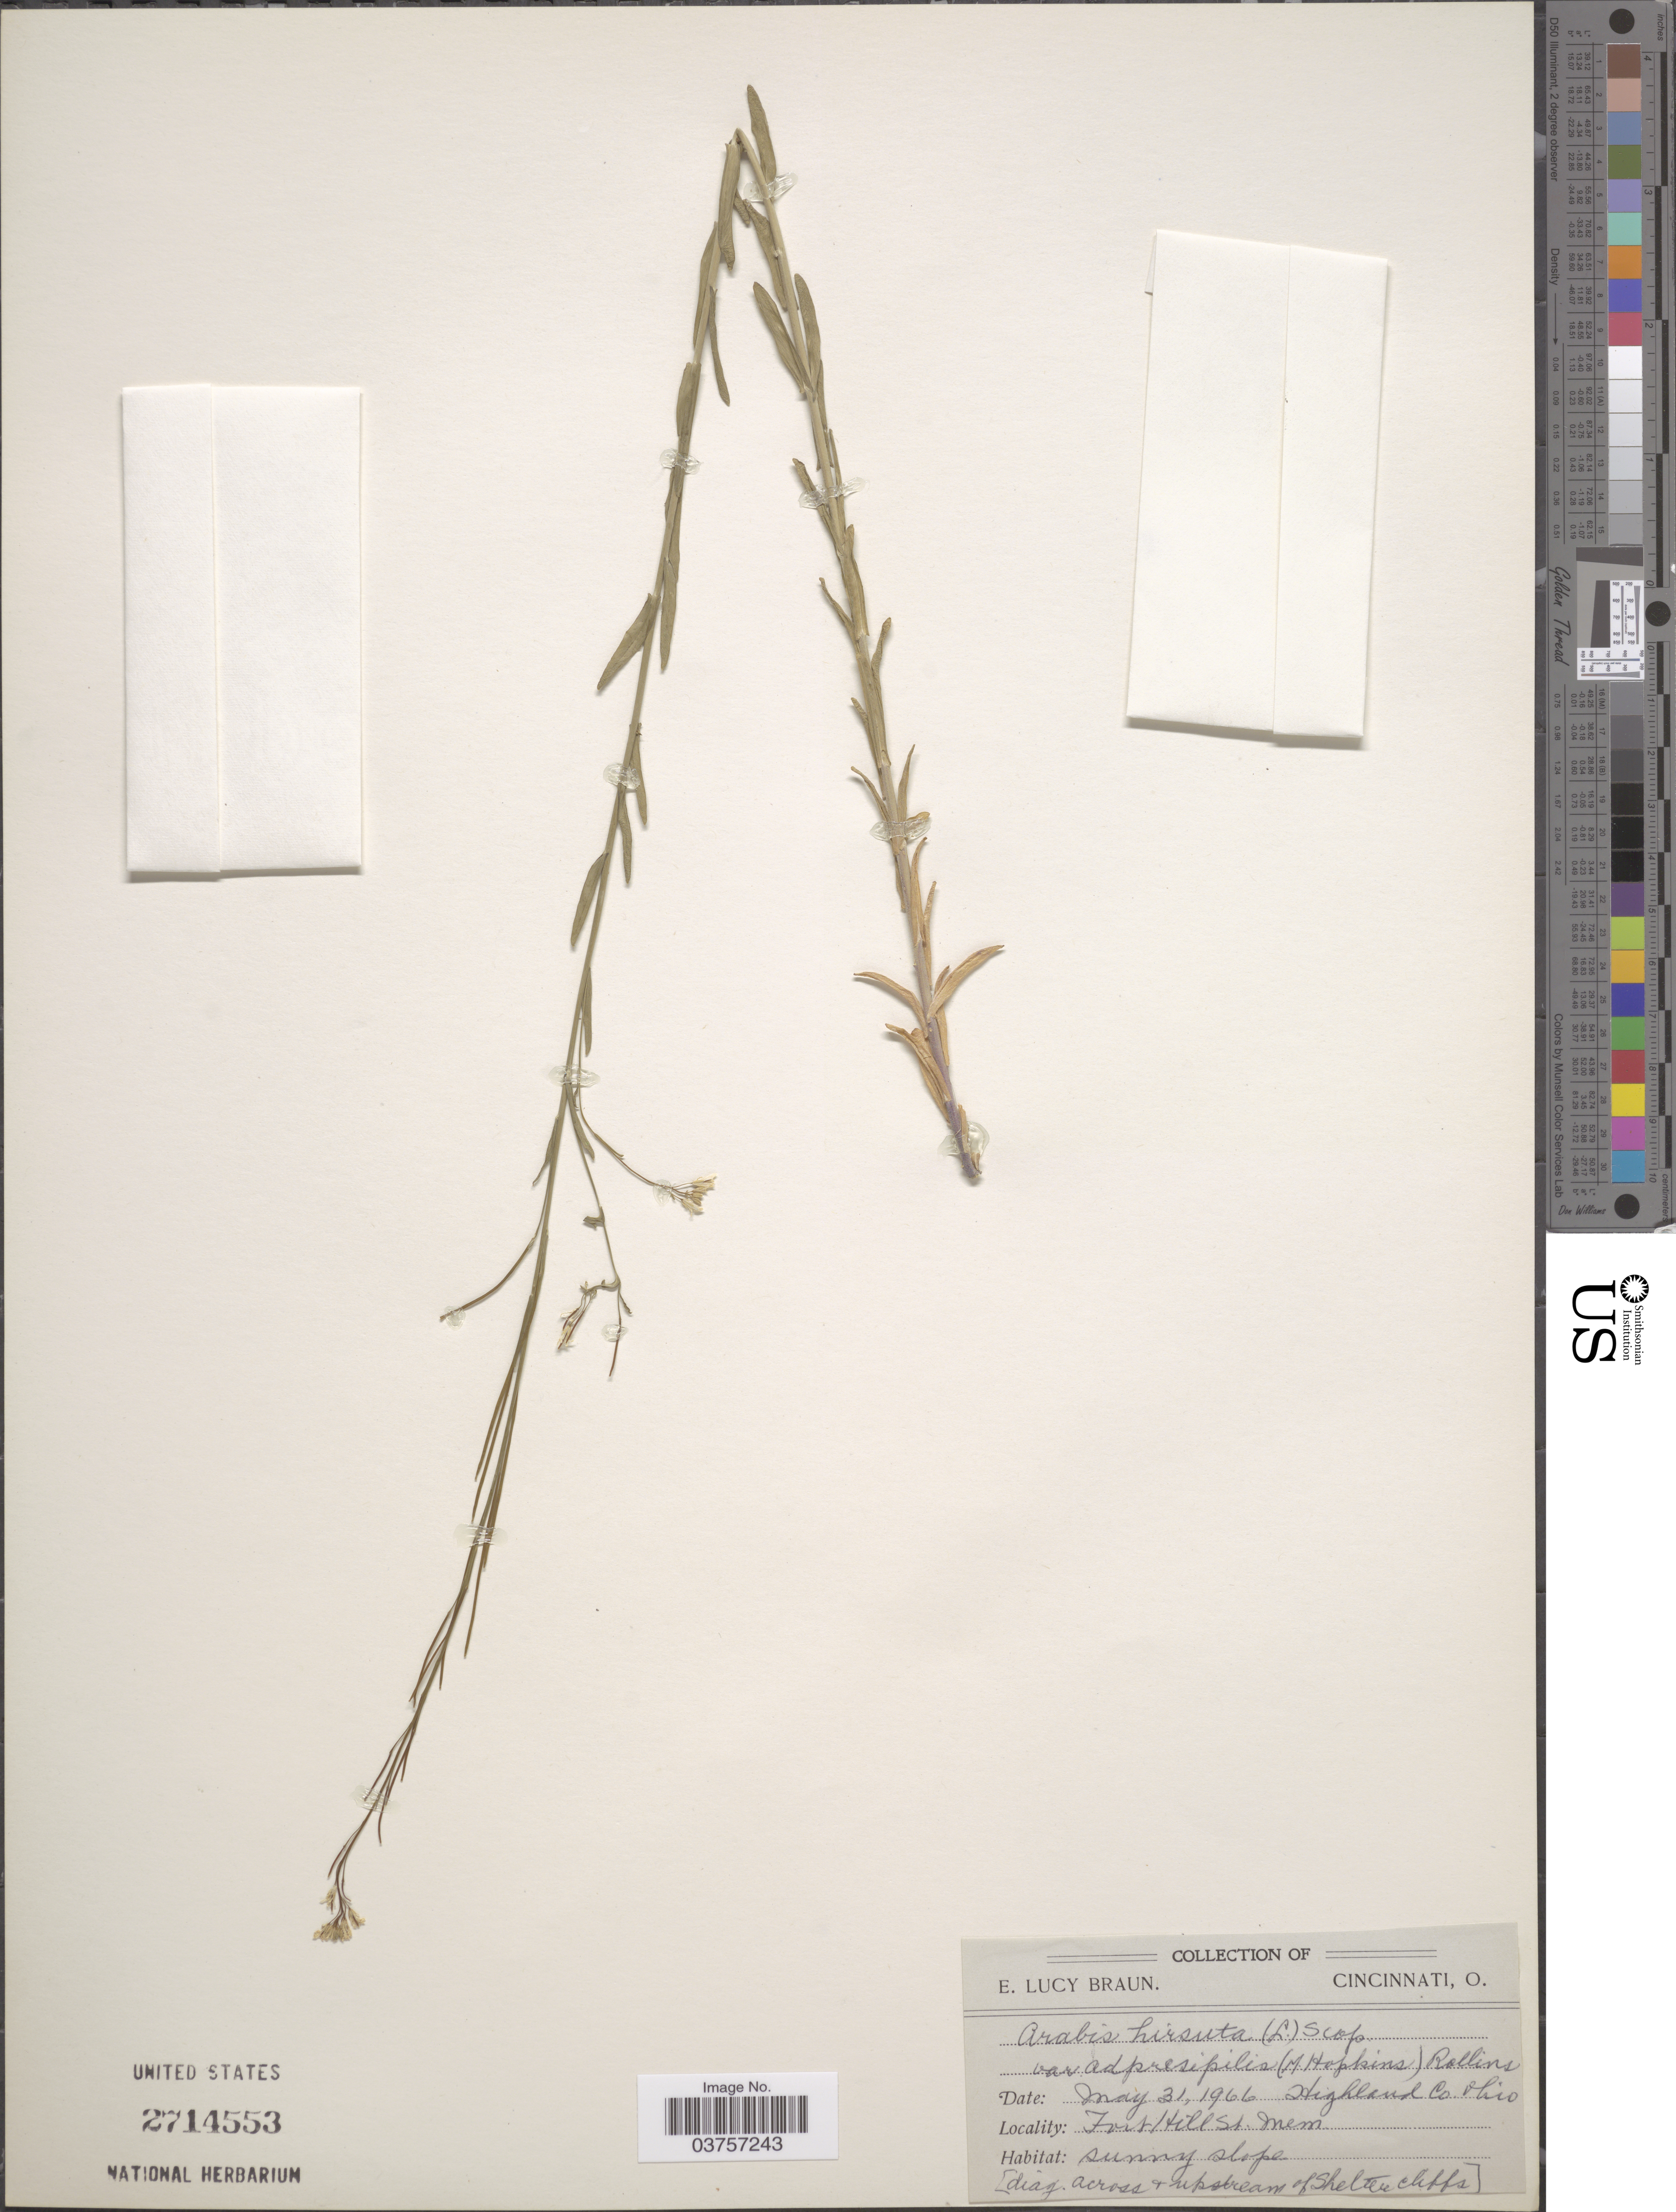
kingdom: Plantae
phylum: Tracheophyta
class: Magnoliopsida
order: Brassicales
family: Brassicaceae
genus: Arabis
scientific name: Arabis hirsuta var. adpressipilis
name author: (M. Hopkins) Rollins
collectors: E. L. Braun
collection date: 1966-05-31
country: United States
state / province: Ohio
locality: Fort Hill St. Mem Highland Co.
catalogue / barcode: US 2714553